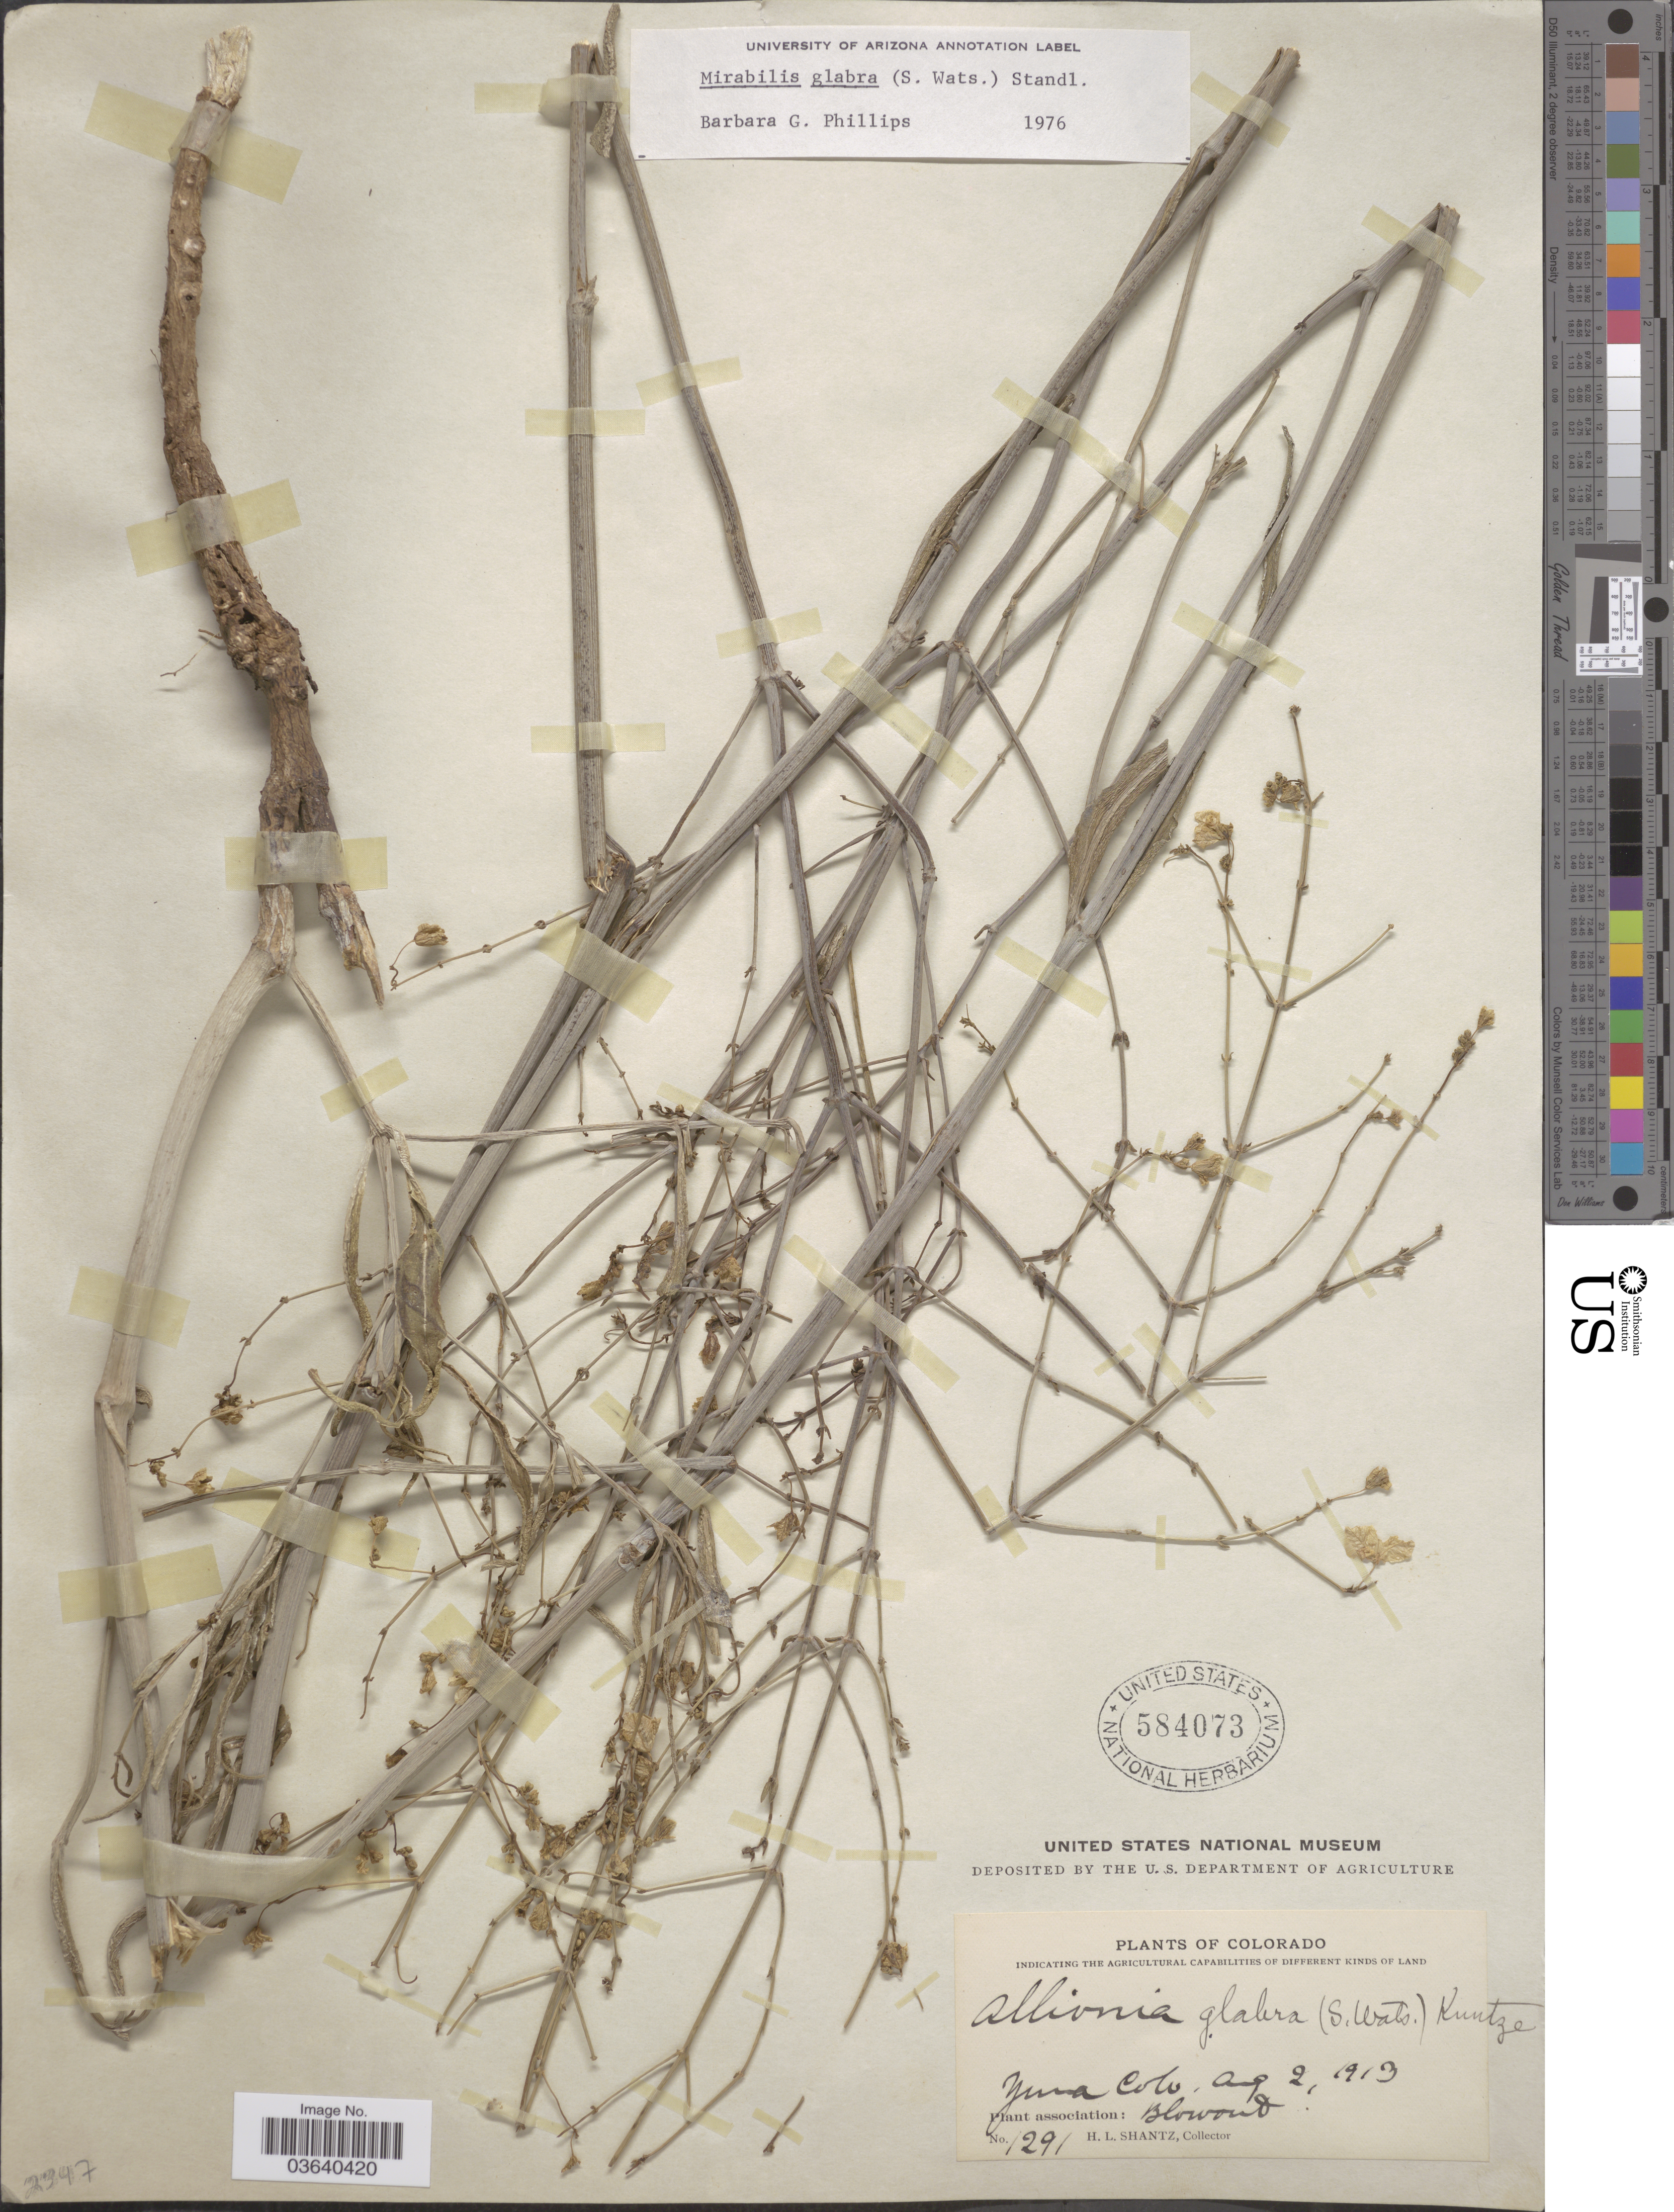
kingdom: Plantae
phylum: Tracheophyta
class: Magnoliopsida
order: Caryophyllales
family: Nyctaginaceae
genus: Mirabilis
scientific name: Mirabilis glabra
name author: (S. Watson) Standl.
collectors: H. Shantz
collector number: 1291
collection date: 1913-08-02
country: United States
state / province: Colorado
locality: Yuma.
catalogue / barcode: US 584073